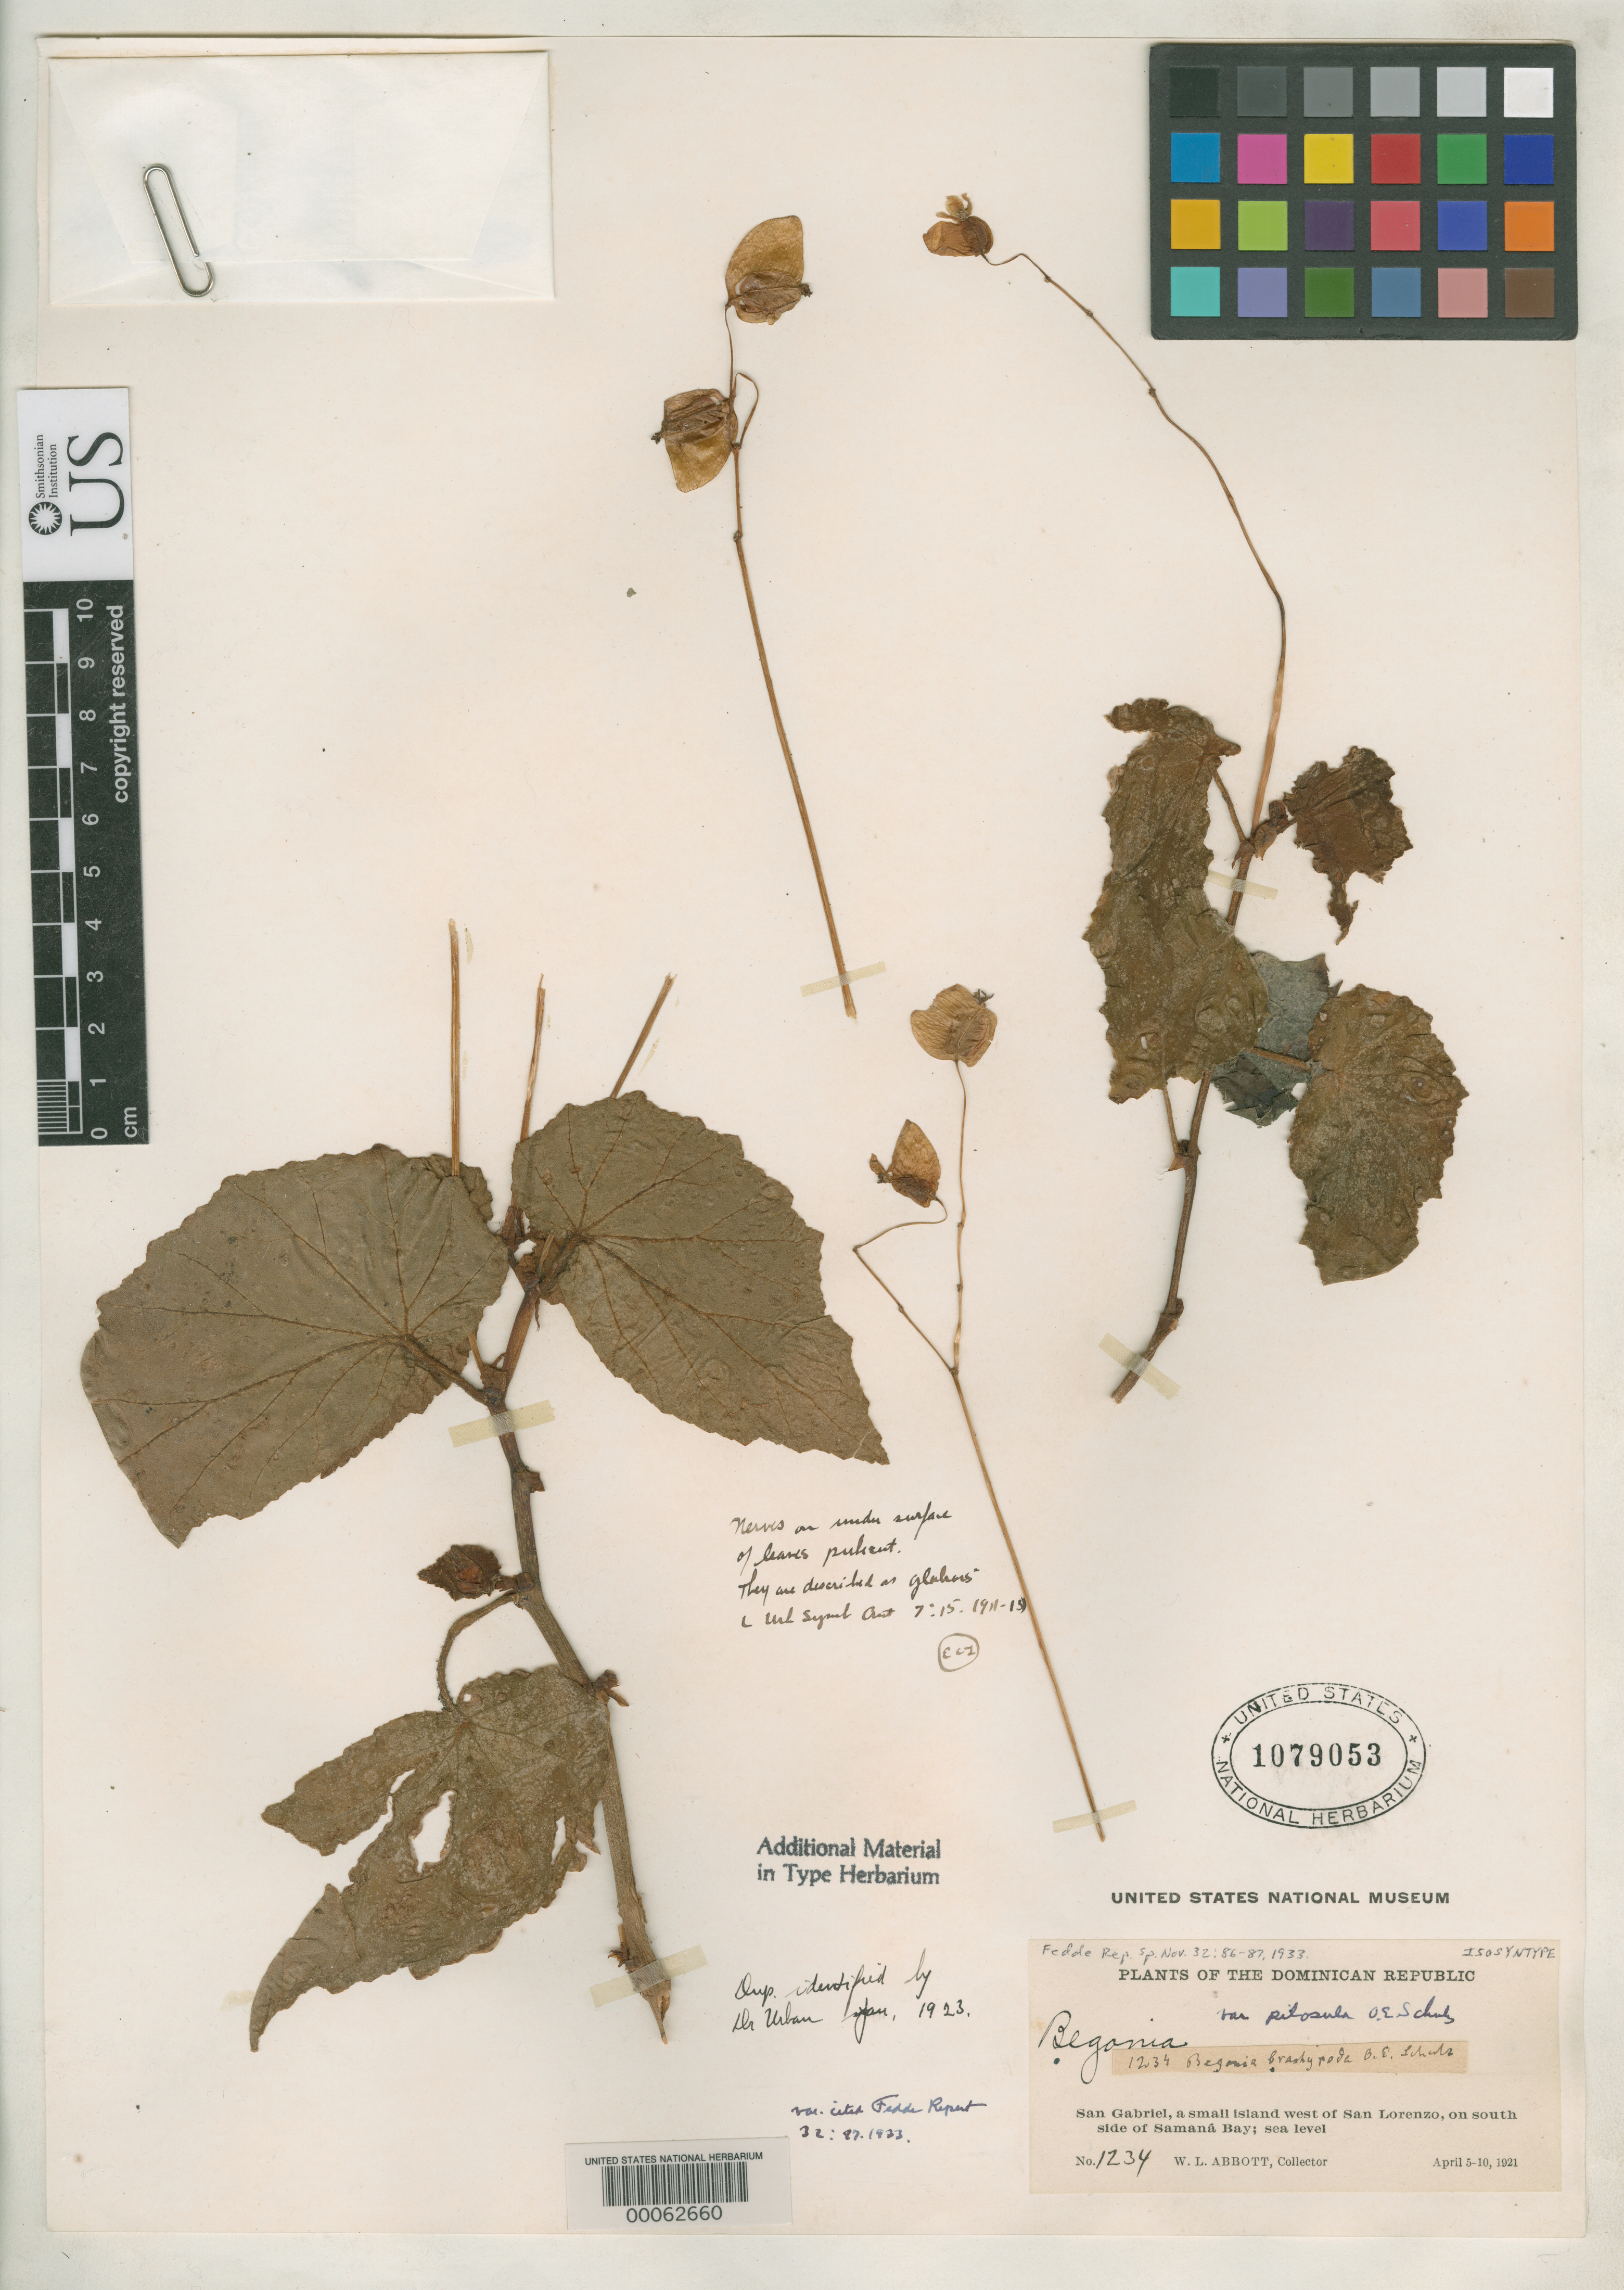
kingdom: Plantae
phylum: Tracheophyta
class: Magnoliopsida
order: Cucurbitales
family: Begoniaceae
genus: Begonia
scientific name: Begonia brachypoda var. pilosula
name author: O.E. Schulz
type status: Isosyntype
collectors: W. L. Abbott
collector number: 1234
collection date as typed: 05 Apr 1921 to 10 Apr 1921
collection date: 1921-04-05/1921-04-10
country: Dominican Republic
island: San Gabriel Island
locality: San Gabriel, a small island west of San Lorenzo, on south side of Samaná Bay; sea level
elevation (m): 0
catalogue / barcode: US 1079053